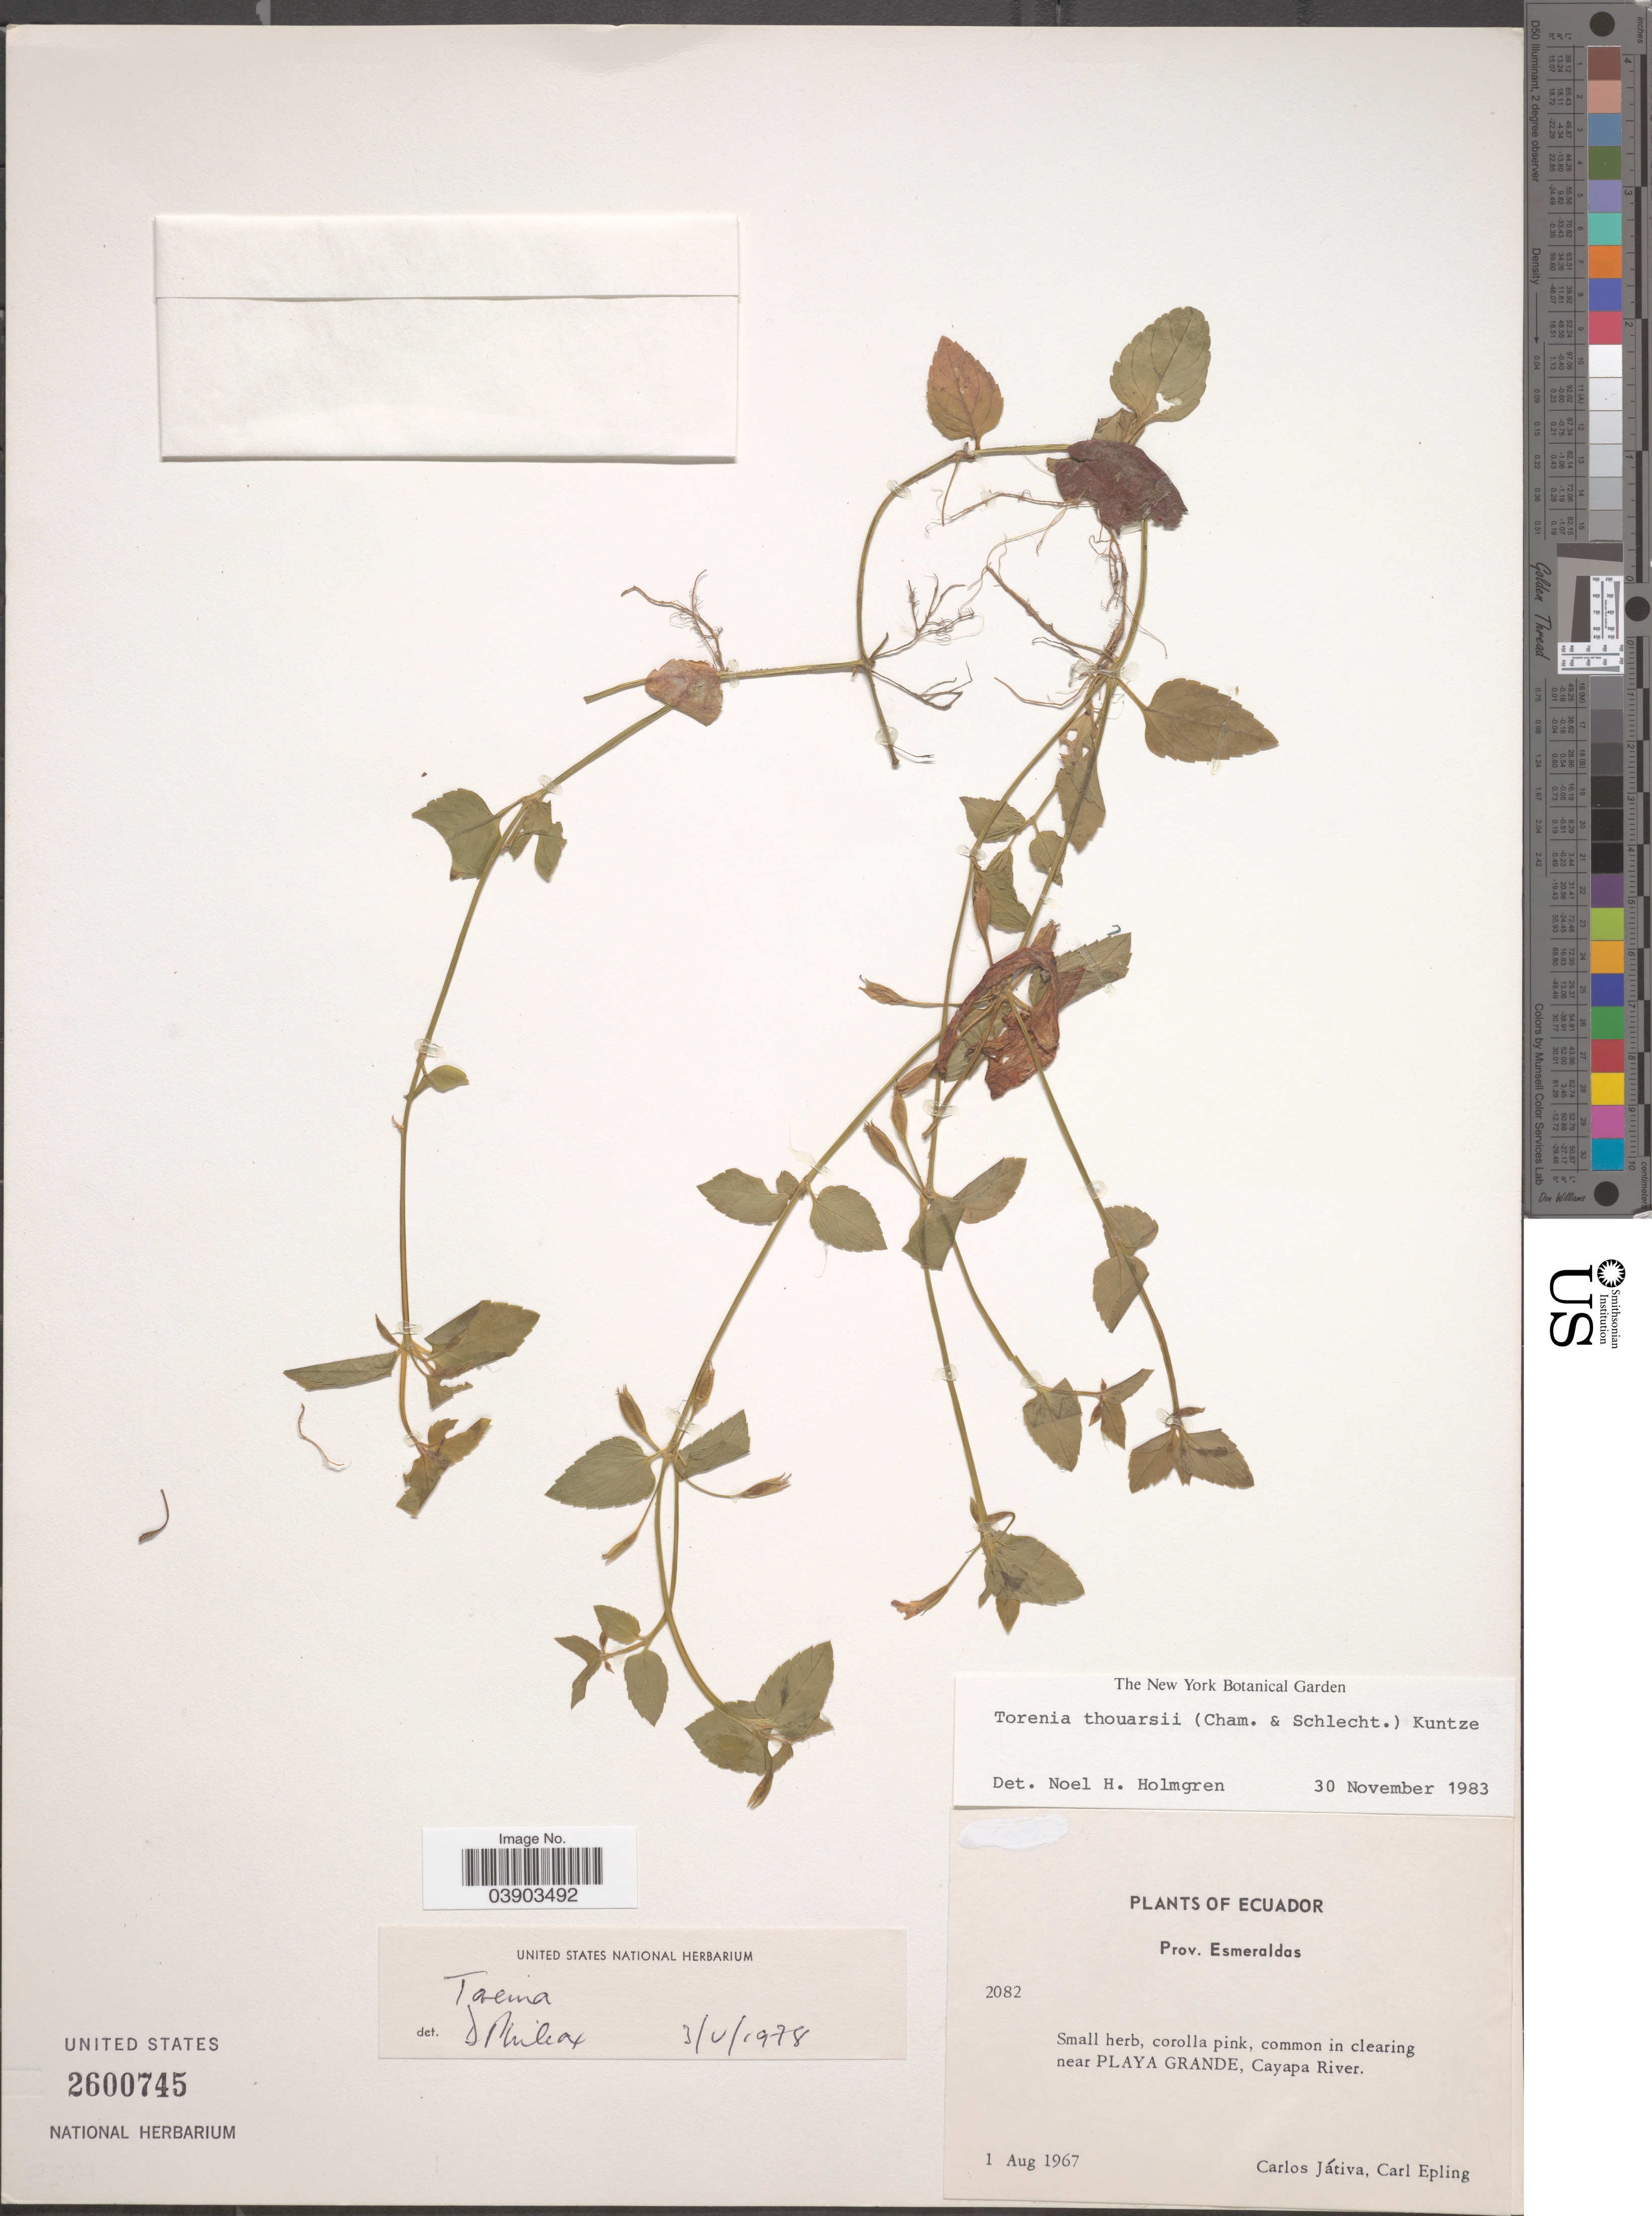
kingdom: Plantae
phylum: Tracheophyta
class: Magnoliopsida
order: Lamiales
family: Linderniaceae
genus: Torenia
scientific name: Torenia thouarsii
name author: (Cham. & Schltdl.) Kuntze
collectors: C. D. Játiva & C. C. Epling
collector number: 2082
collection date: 1967-08-01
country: Ecuador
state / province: Esmeraldas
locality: Near Playa Grande, Cayapa River.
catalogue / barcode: US 2600745